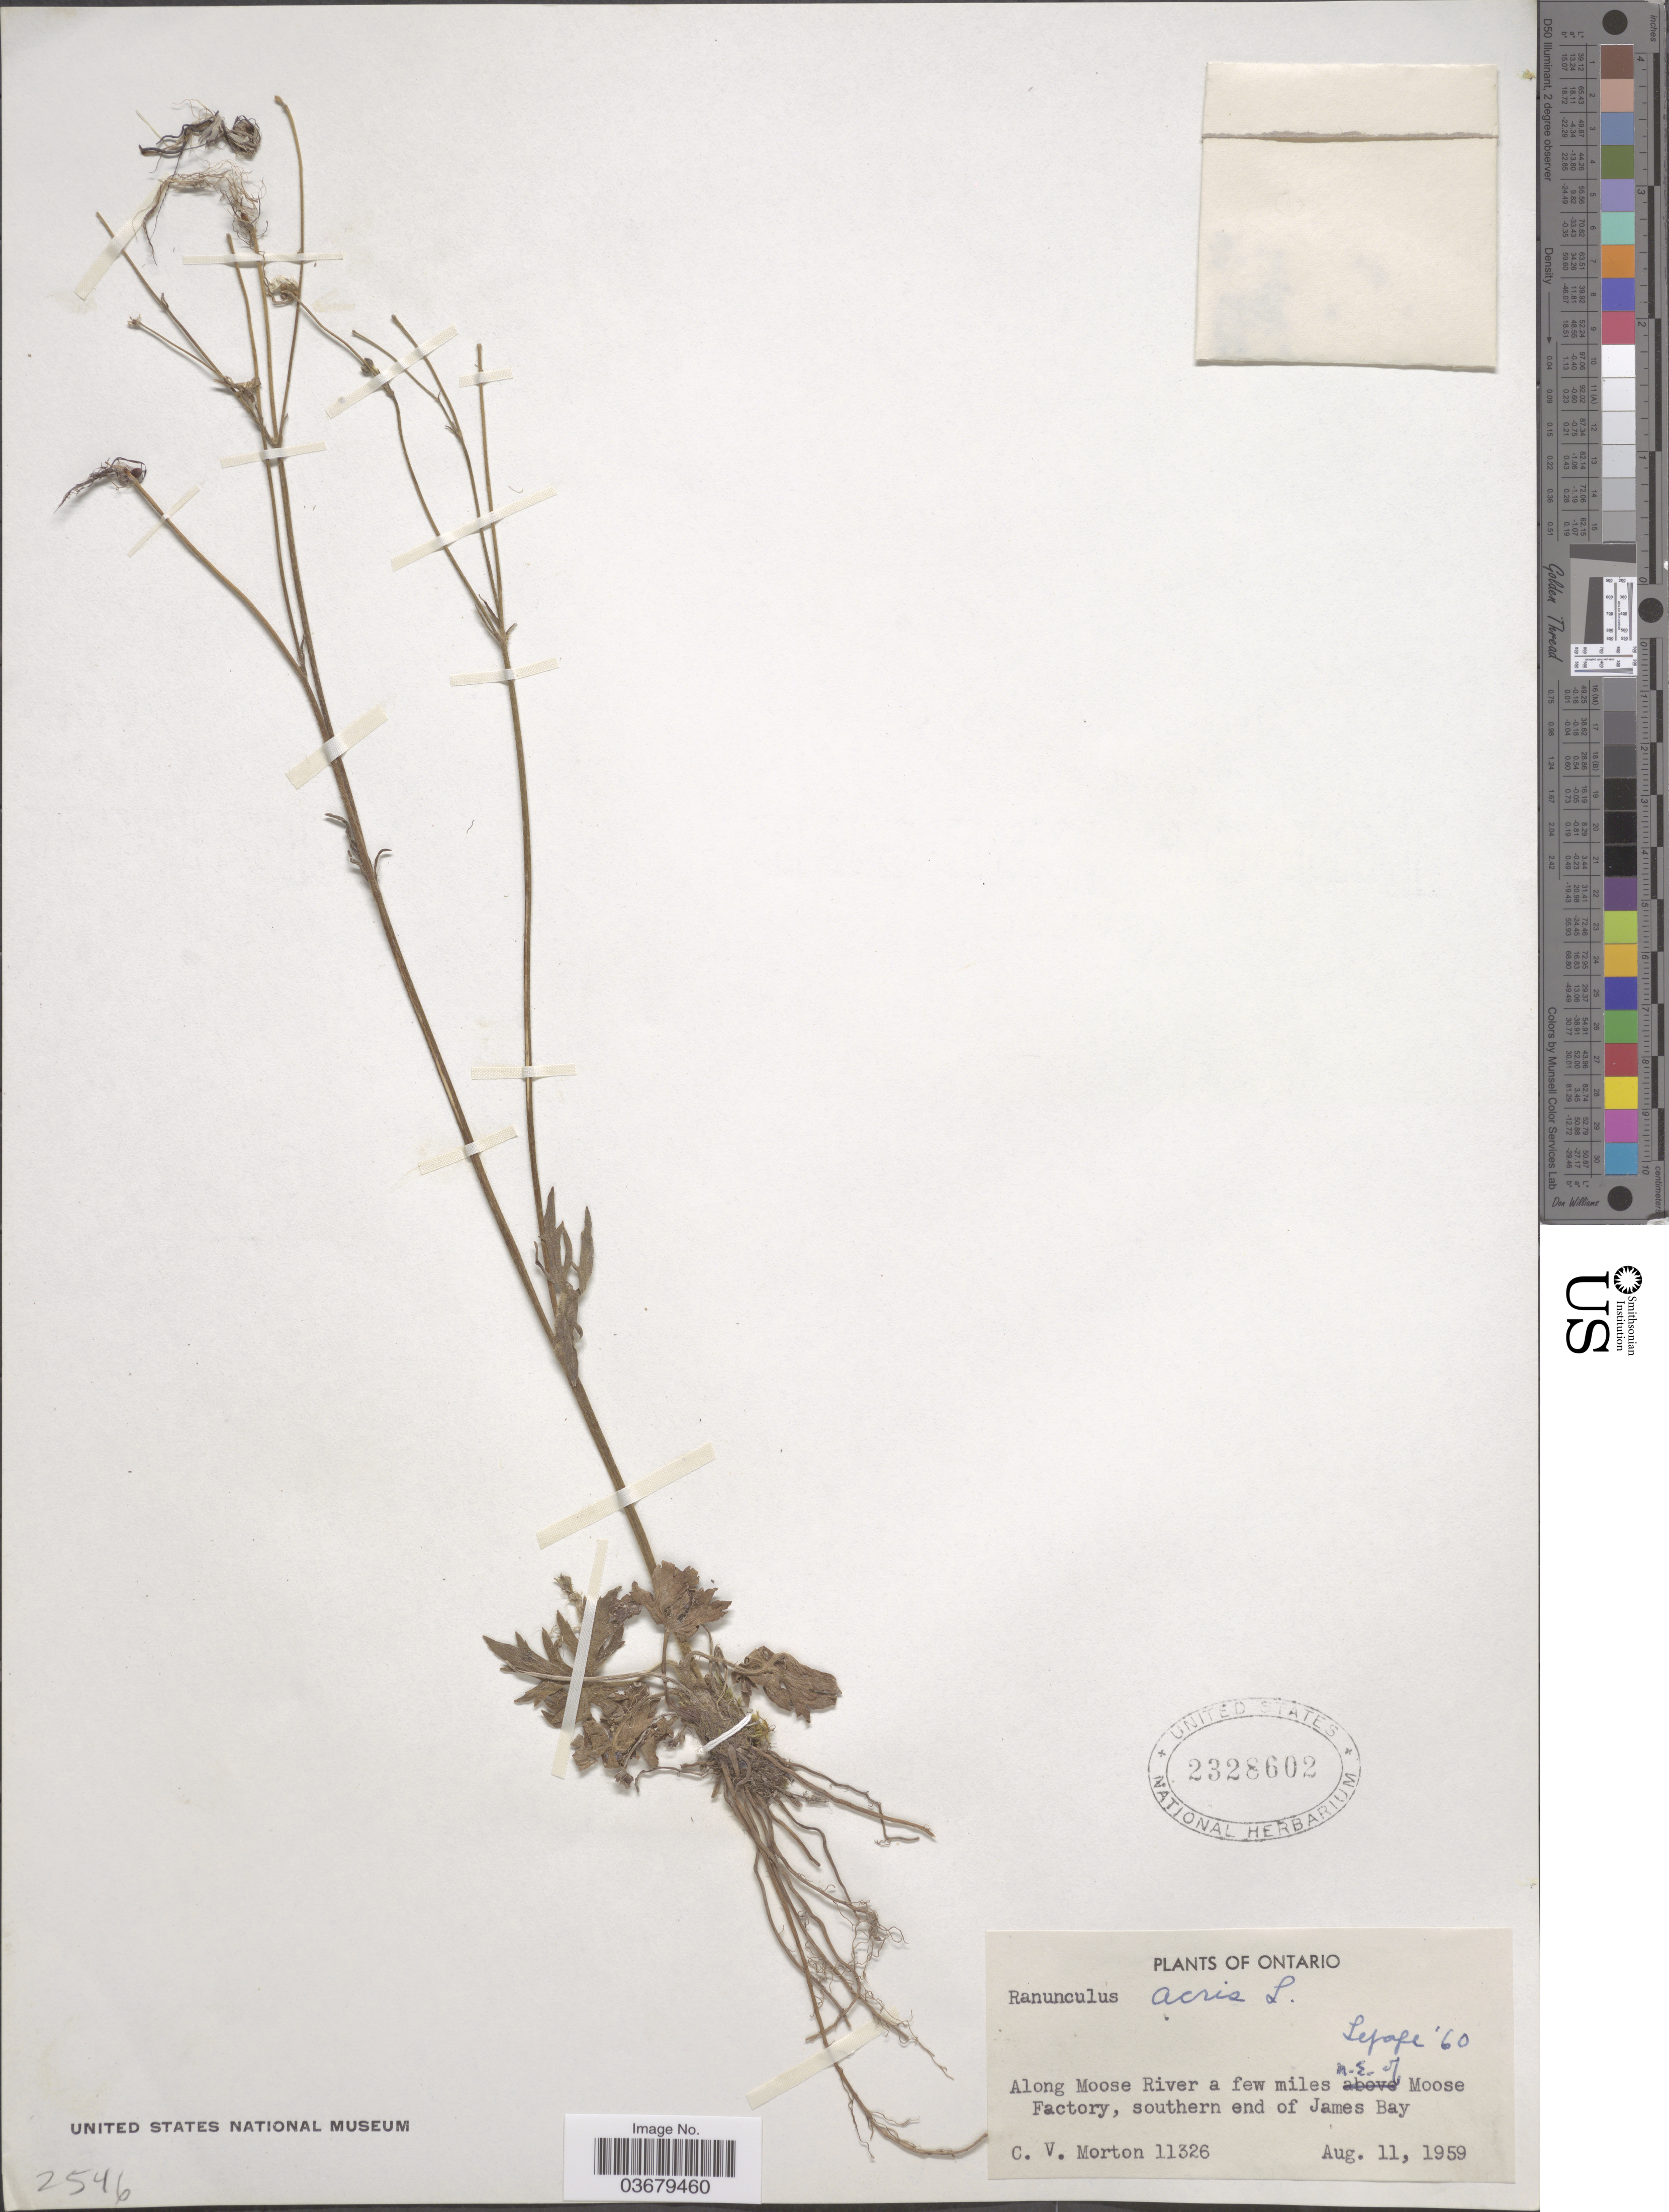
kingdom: Plantae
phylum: Tracheophyta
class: Magnoliopsida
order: Ranunculales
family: Ranunculaceae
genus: Ranunculus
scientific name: Ranunculus acris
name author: L.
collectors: C. V. Morton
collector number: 11326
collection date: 1959-08-11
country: Canada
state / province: Ontario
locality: Along Moose River a few miles n.e. of Moose Factory, southern end of James Bay.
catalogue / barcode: US 2328602